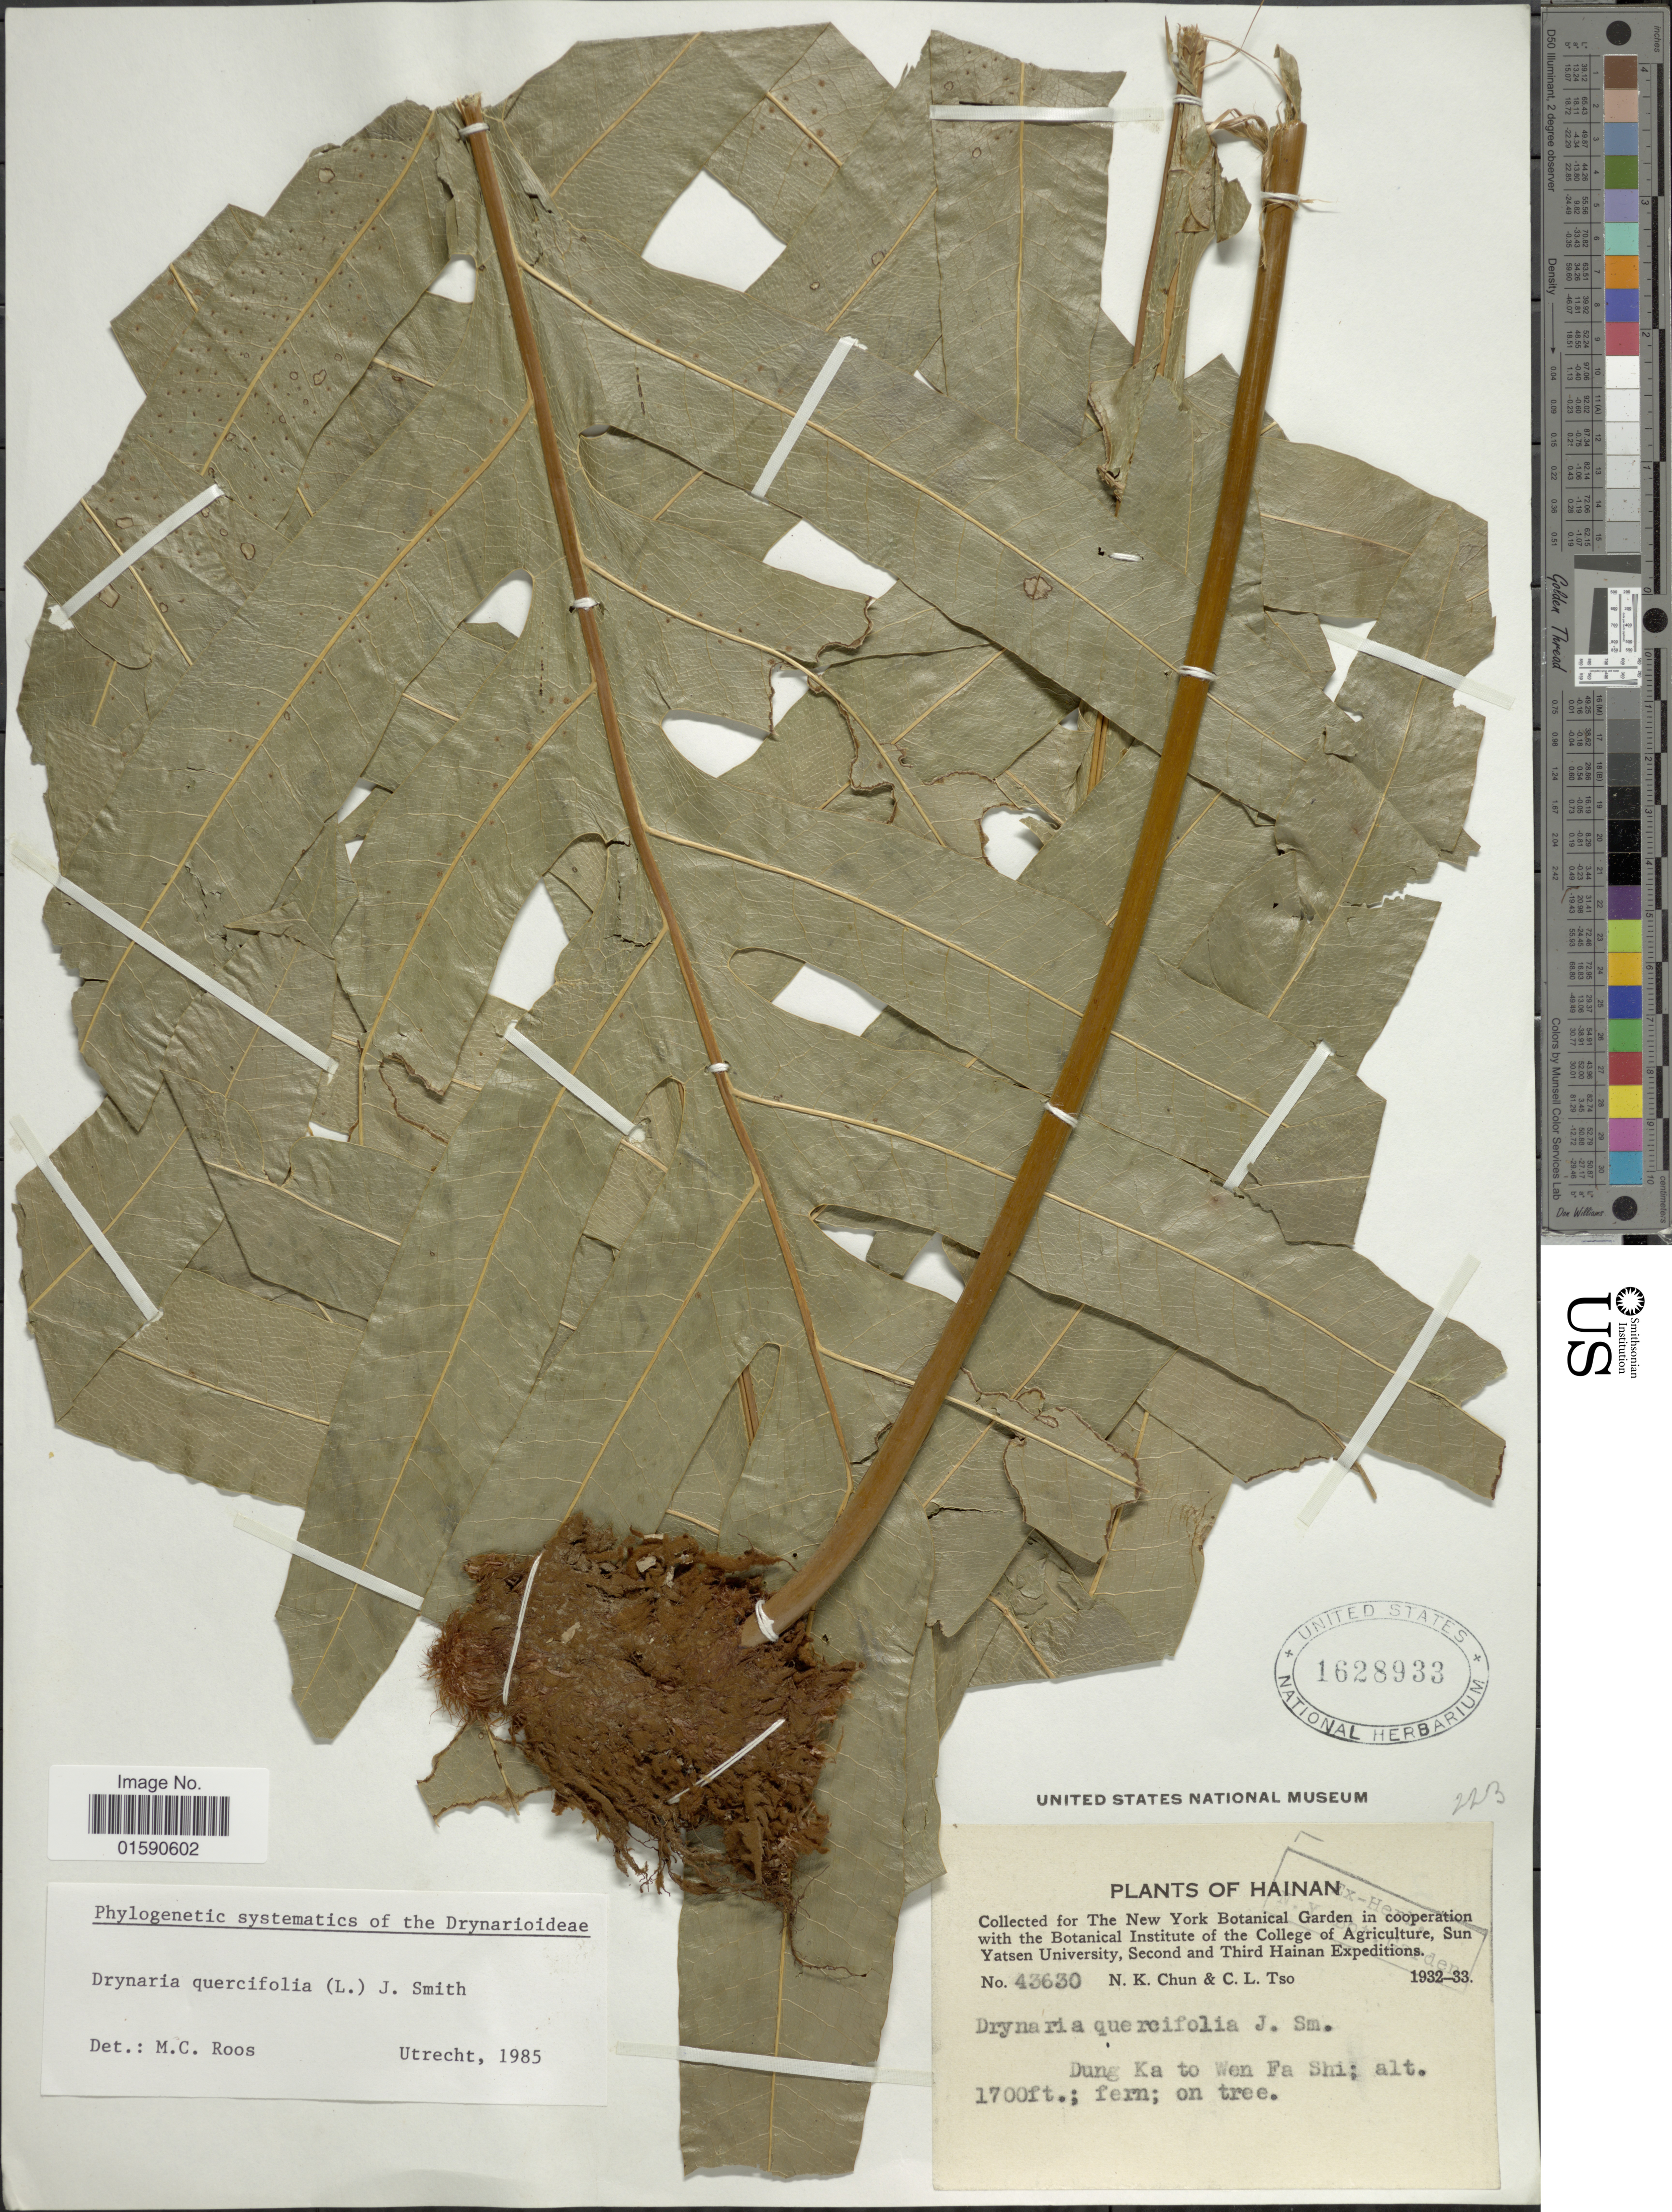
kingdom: Plantae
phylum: Tracheophyta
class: Polypodiopsida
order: Polypodiales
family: Polypodiaceae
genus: Drynaria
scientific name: Drynaria quercifolia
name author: (L.) J. Sm.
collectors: N. K. Chun & C. Tso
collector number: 43630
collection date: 1932/1933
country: China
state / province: Hainan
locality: Dung Ka to Wen Fa Shi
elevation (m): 518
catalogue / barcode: US 1628933